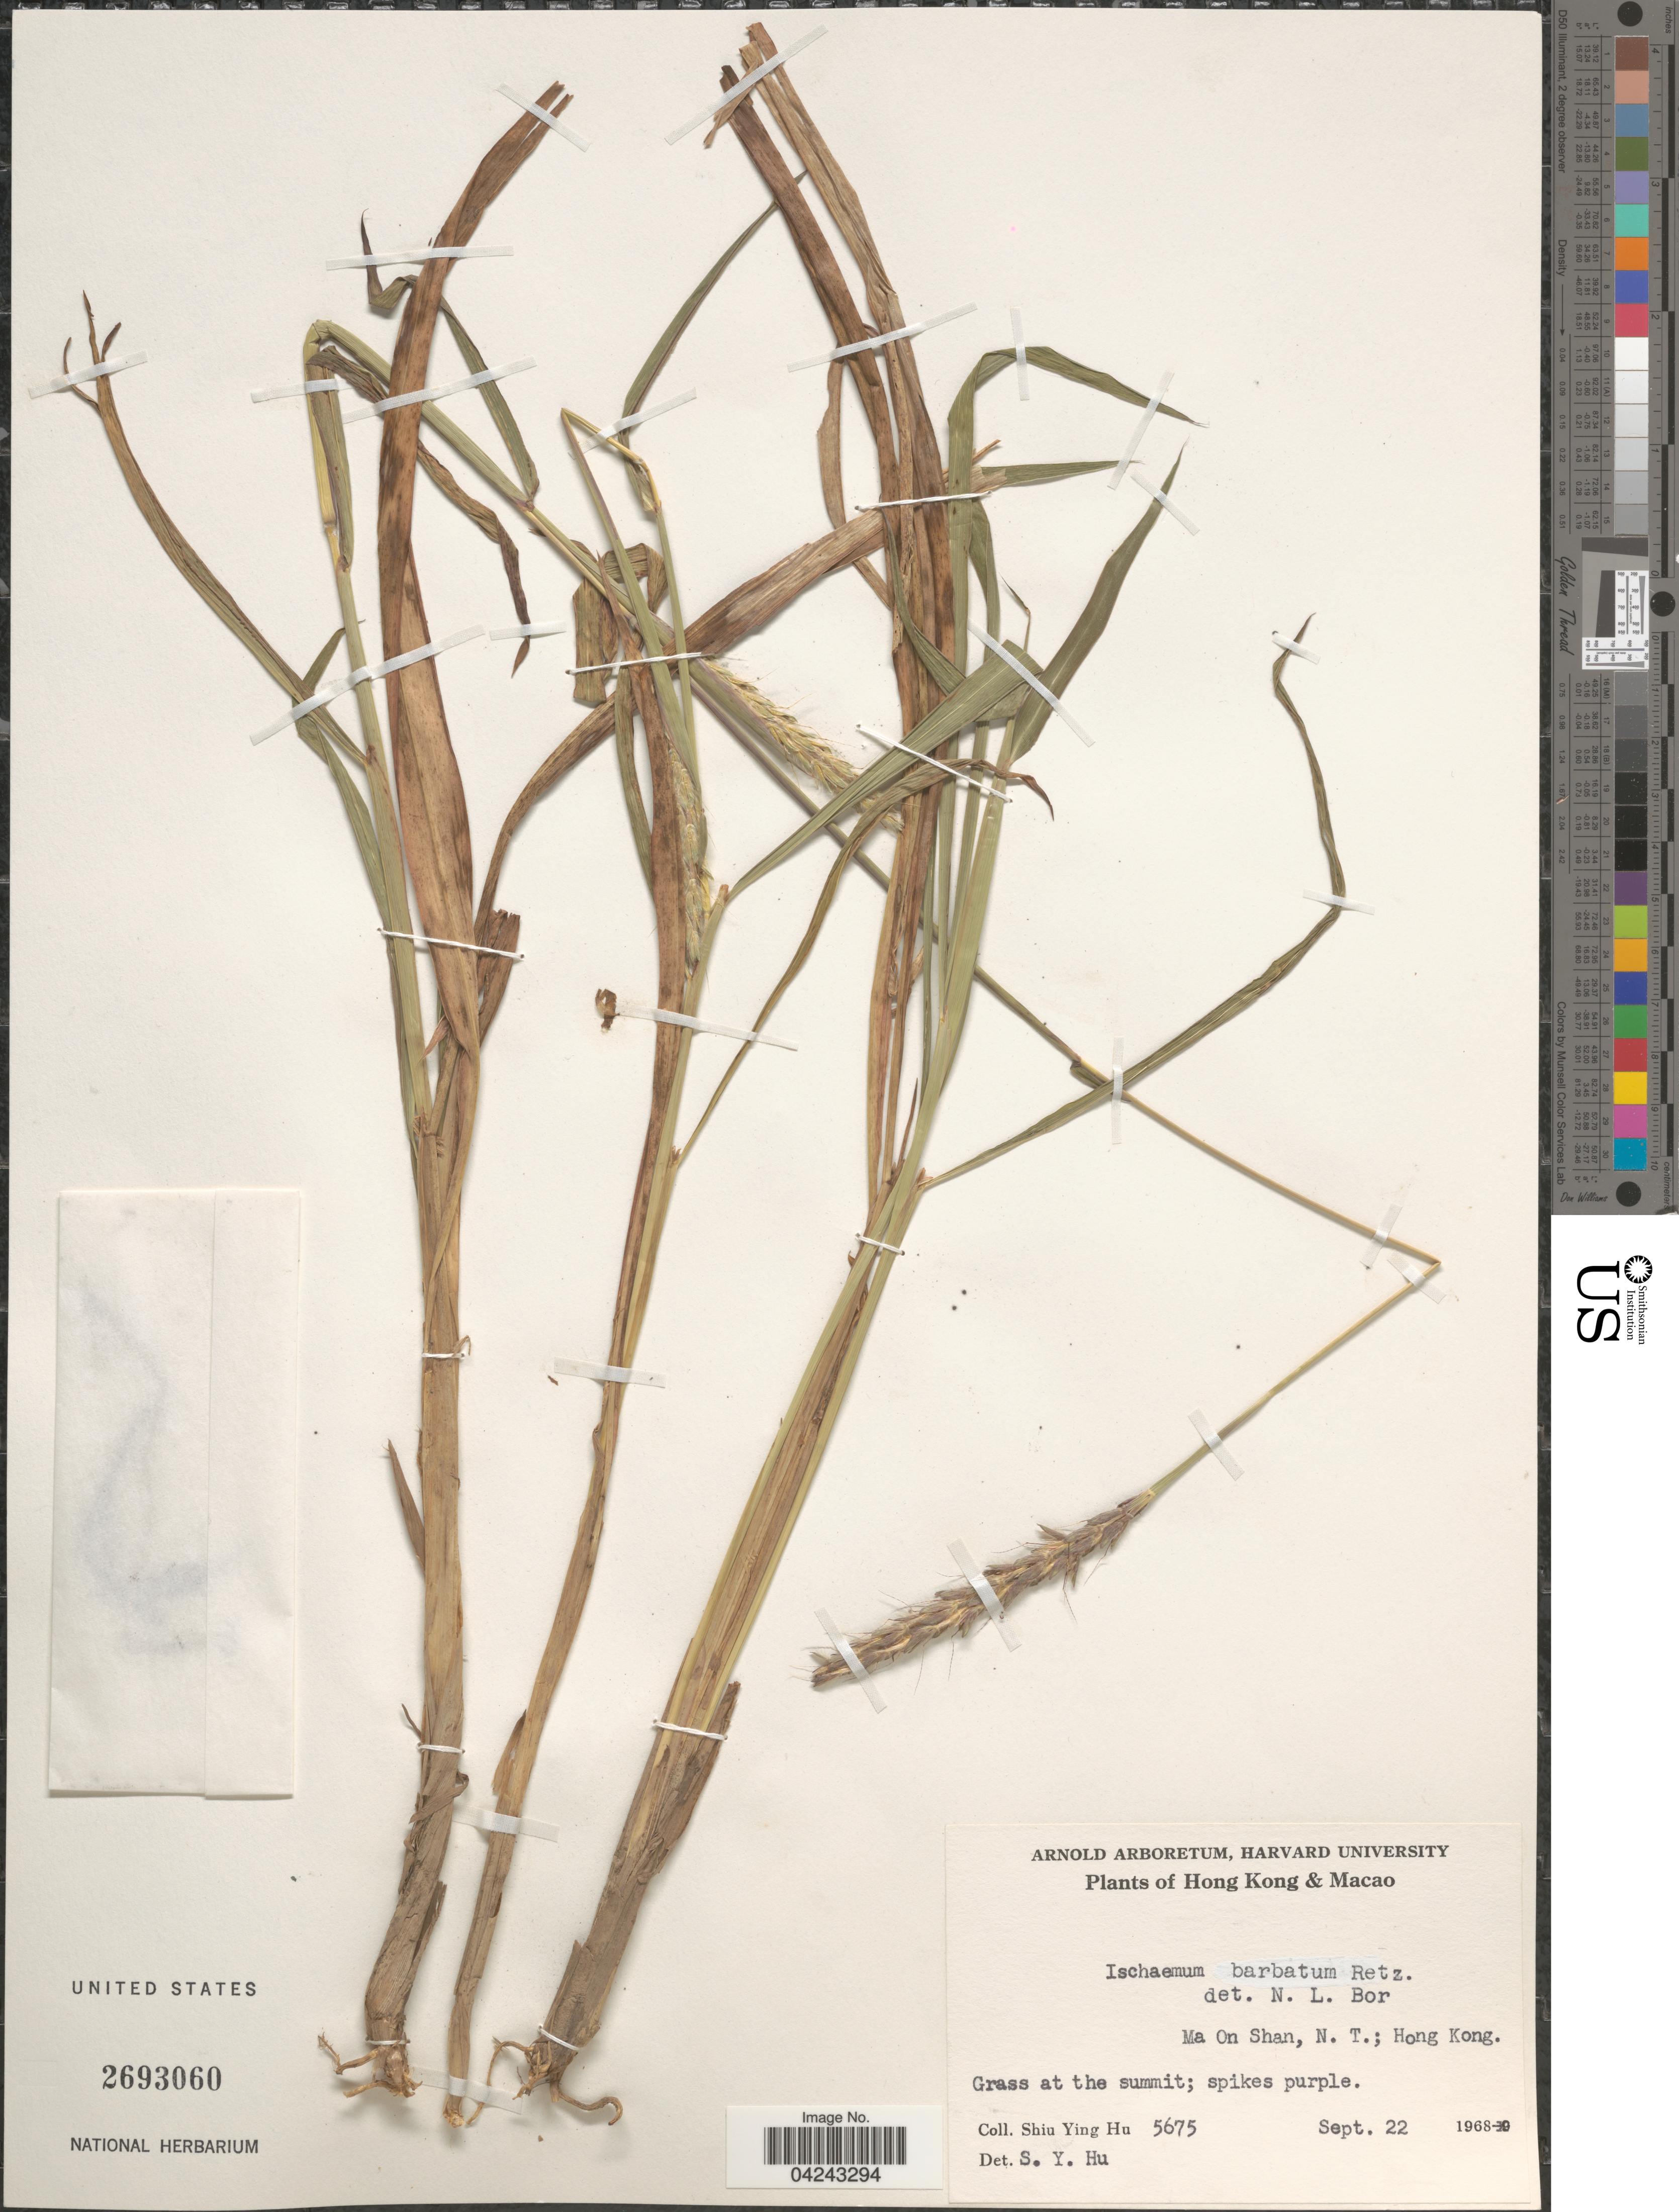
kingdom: Plantae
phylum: Tracheophyta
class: Liliopsida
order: Poales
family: Poaceae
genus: Ischaemum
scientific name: Ischaemum barbatum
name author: Blume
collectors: S. Y. Hu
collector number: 5675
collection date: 1968-09-22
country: China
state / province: Hong Kong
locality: Ma On Shan, N. T.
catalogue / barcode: US 2693060